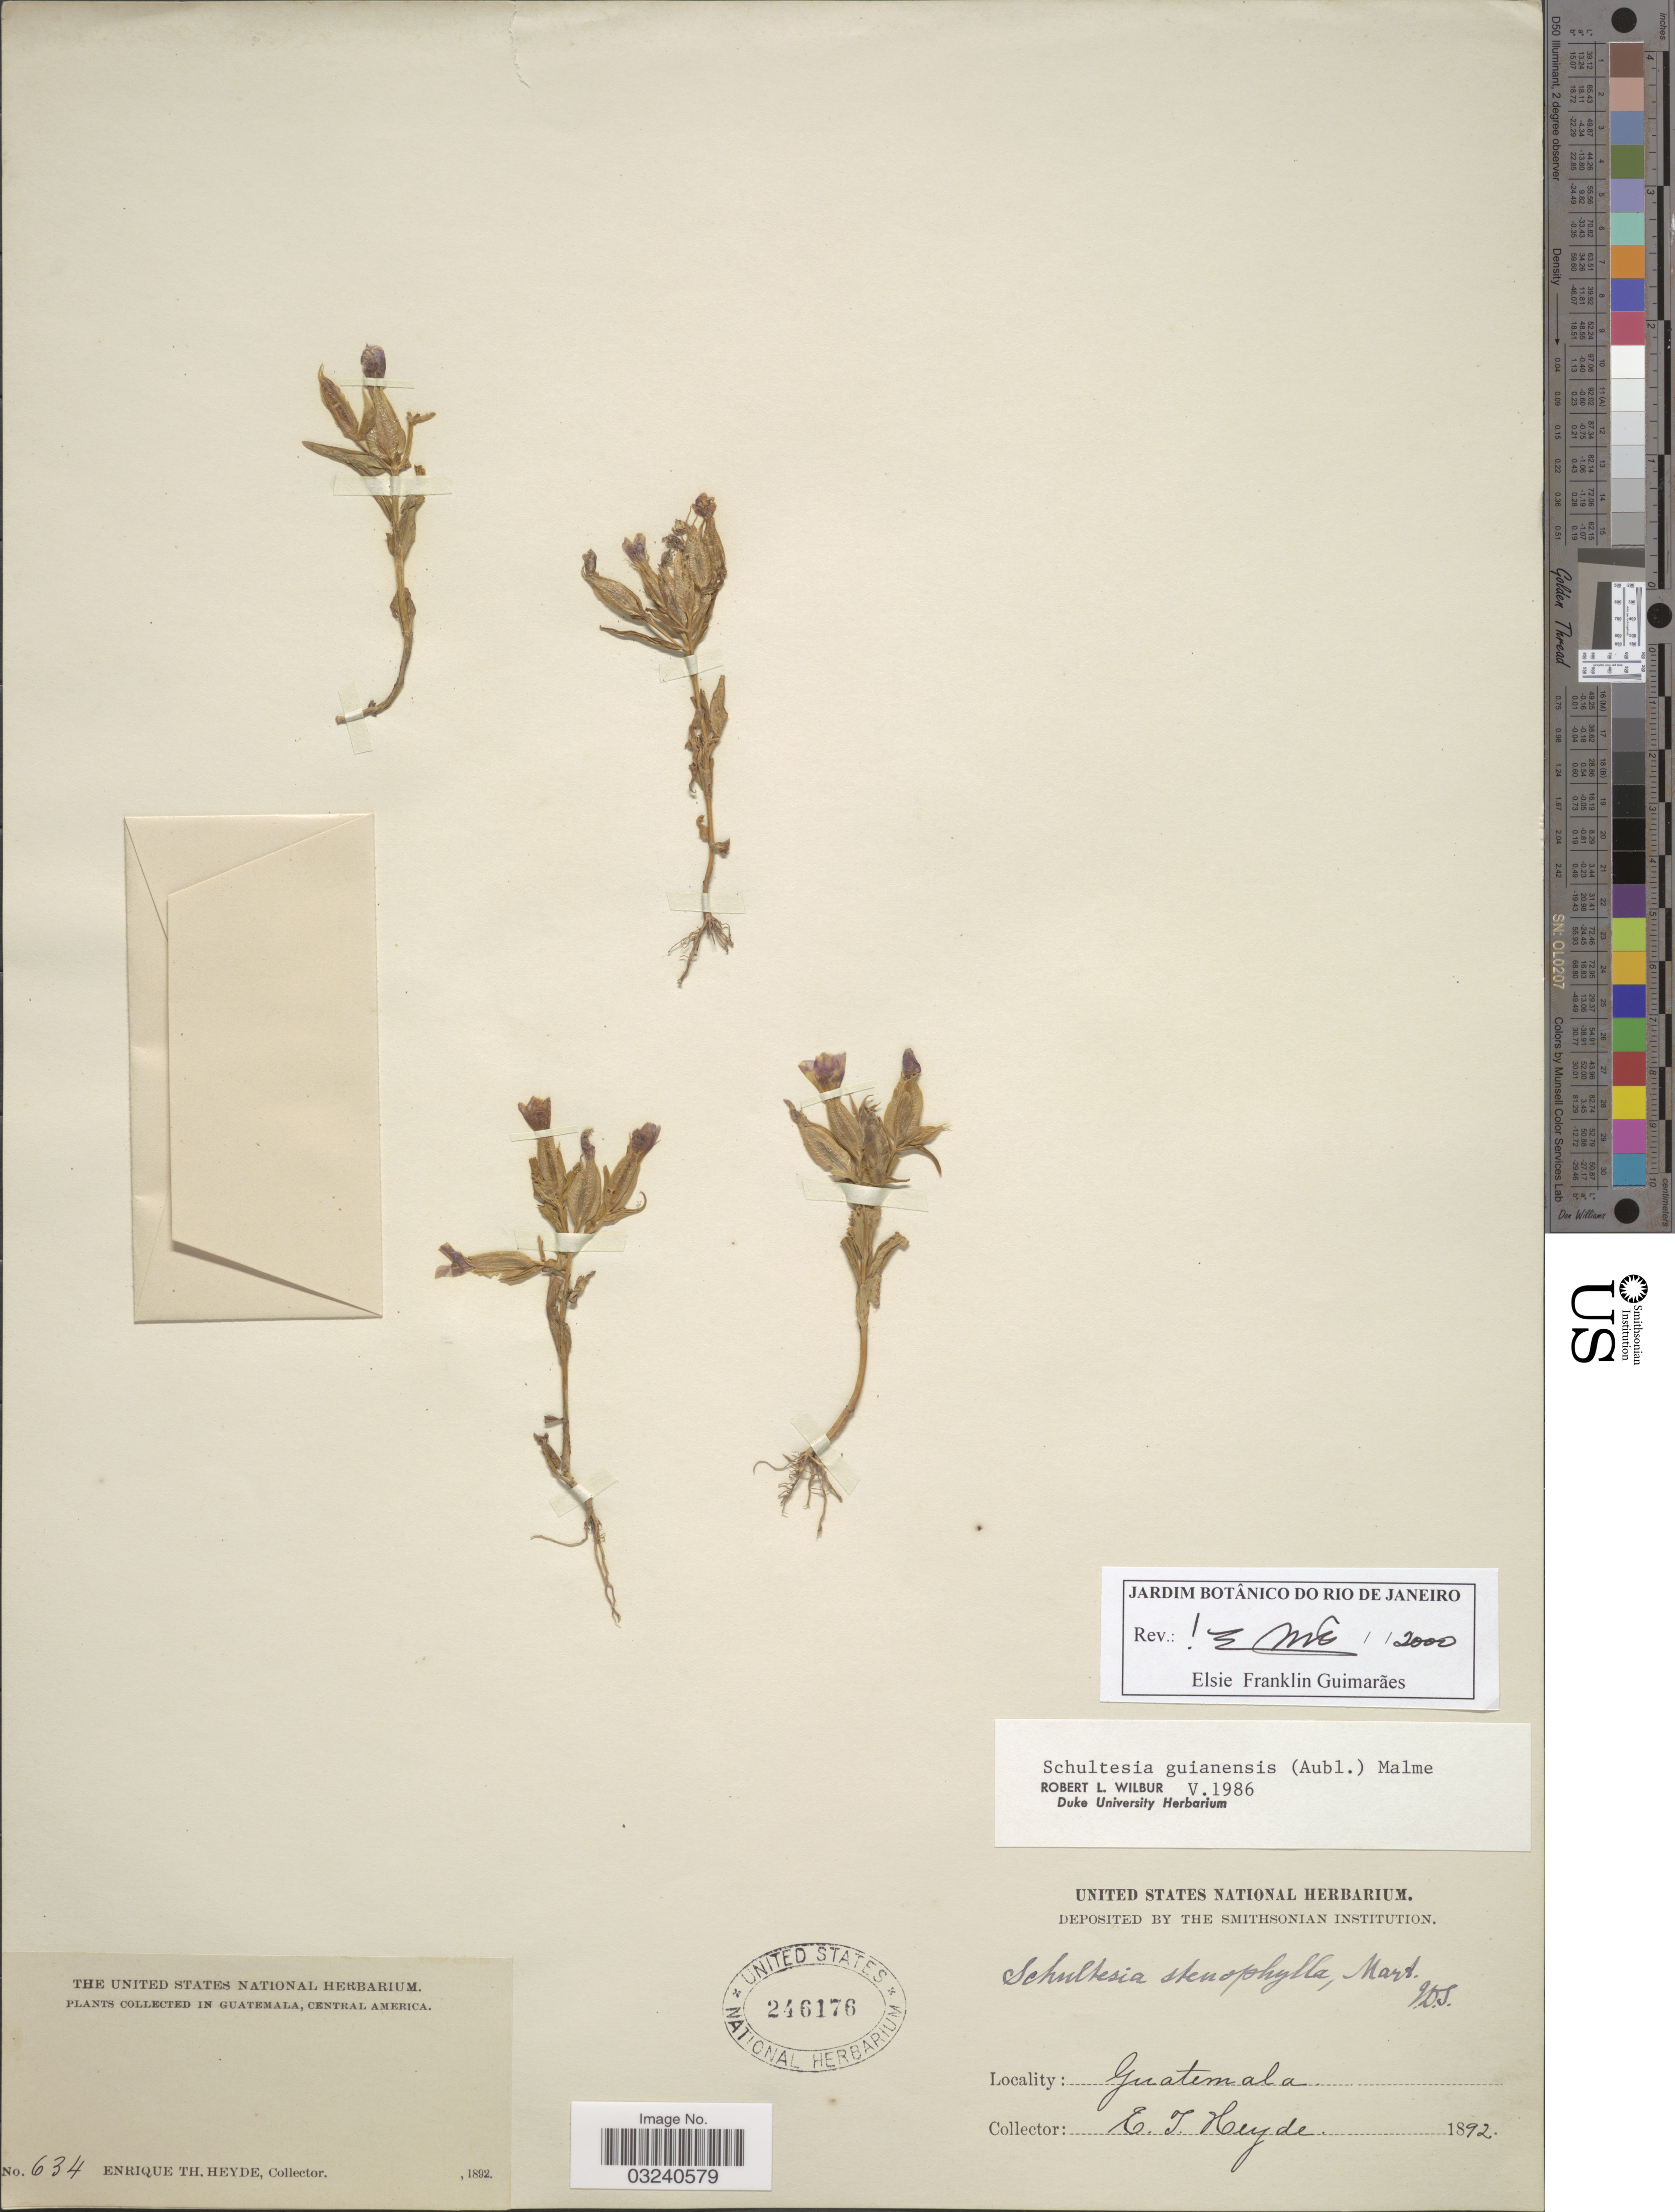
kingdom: Plantae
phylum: Tracheophyta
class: Magnoliopsida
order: Gentianales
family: Gentianaceae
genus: Schultesia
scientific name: Schultesia guianensis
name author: (Aubl.) Malme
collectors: E. T. Heyde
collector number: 634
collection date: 1892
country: Guatemala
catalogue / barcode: US 246176